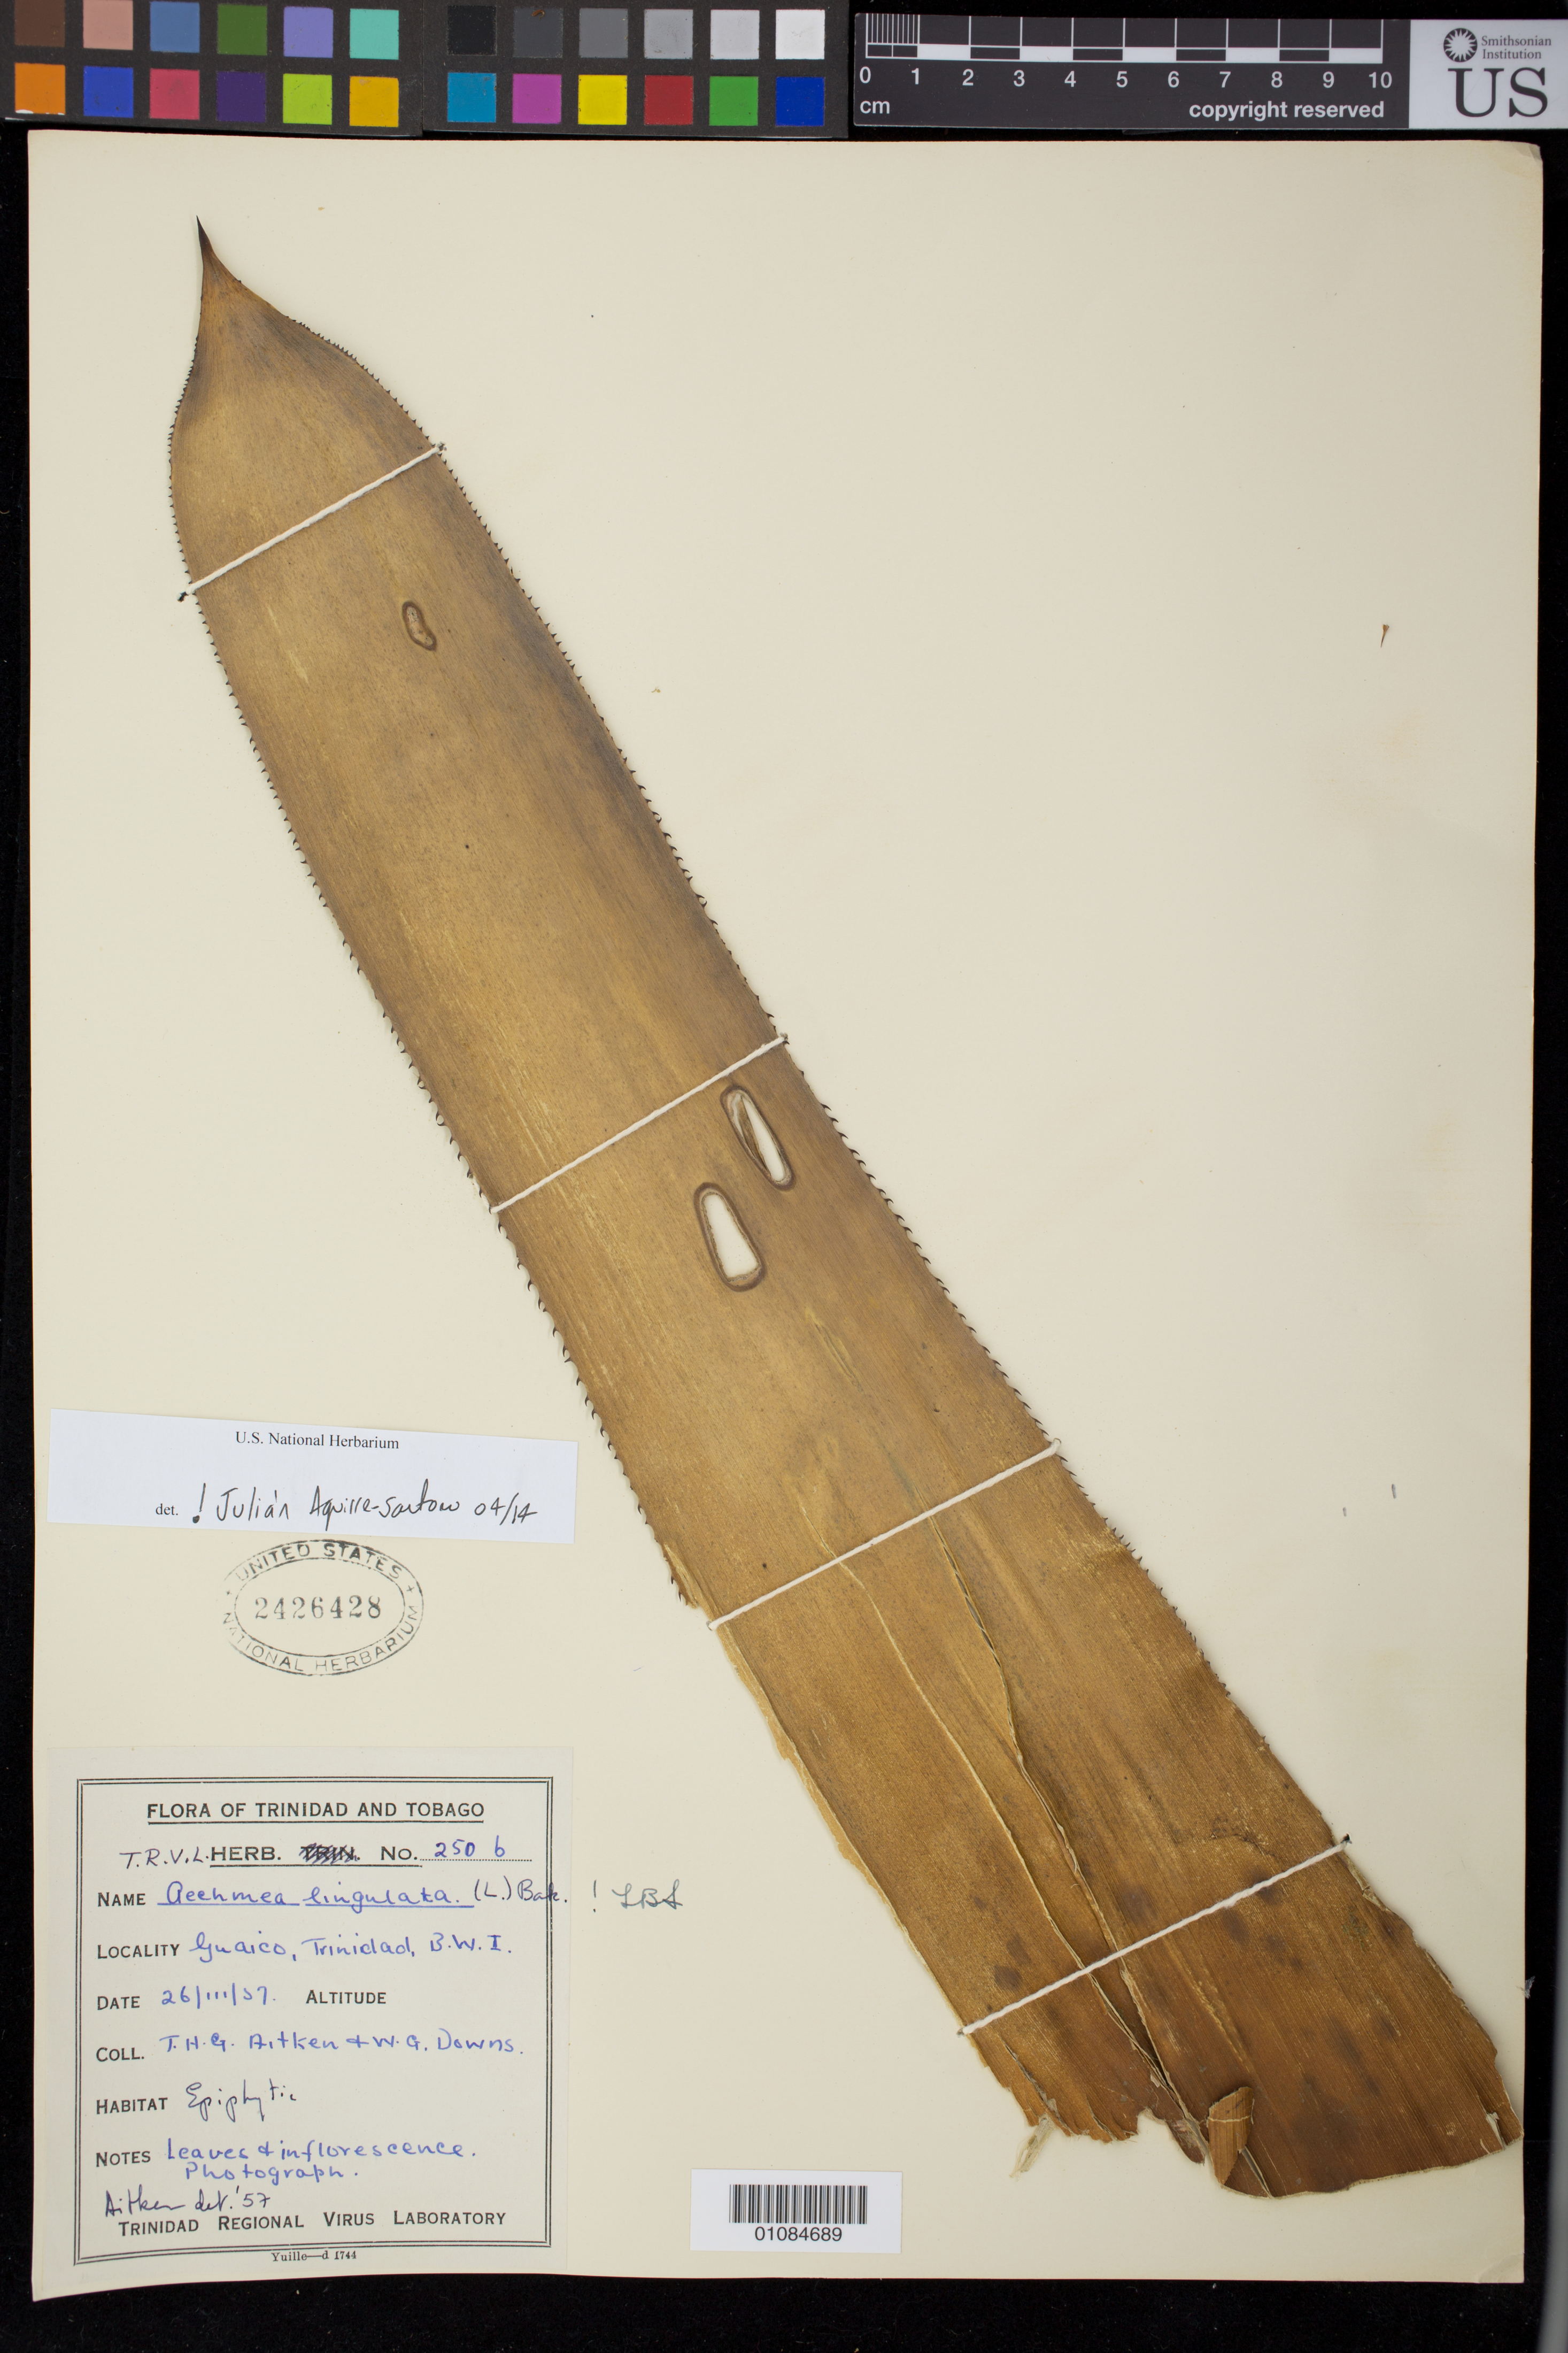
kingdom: Plantae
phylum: Tracheophyta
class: Liliopsida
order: Poales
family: Bromeliaceae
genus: Wittmackia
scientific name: Wittmackia lingulata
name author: (L.) Mez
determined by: Strong, Mark T., (BOT), Smithsonian Institution - National Museum of Natural History (UNITED STATES)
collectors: T. Aitken & W. G. Downs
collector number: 250b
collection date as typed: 26 Mar 1957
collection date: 1957-03-26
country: Trinidad and Tobago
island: Trinidad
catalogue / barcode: US 2426428